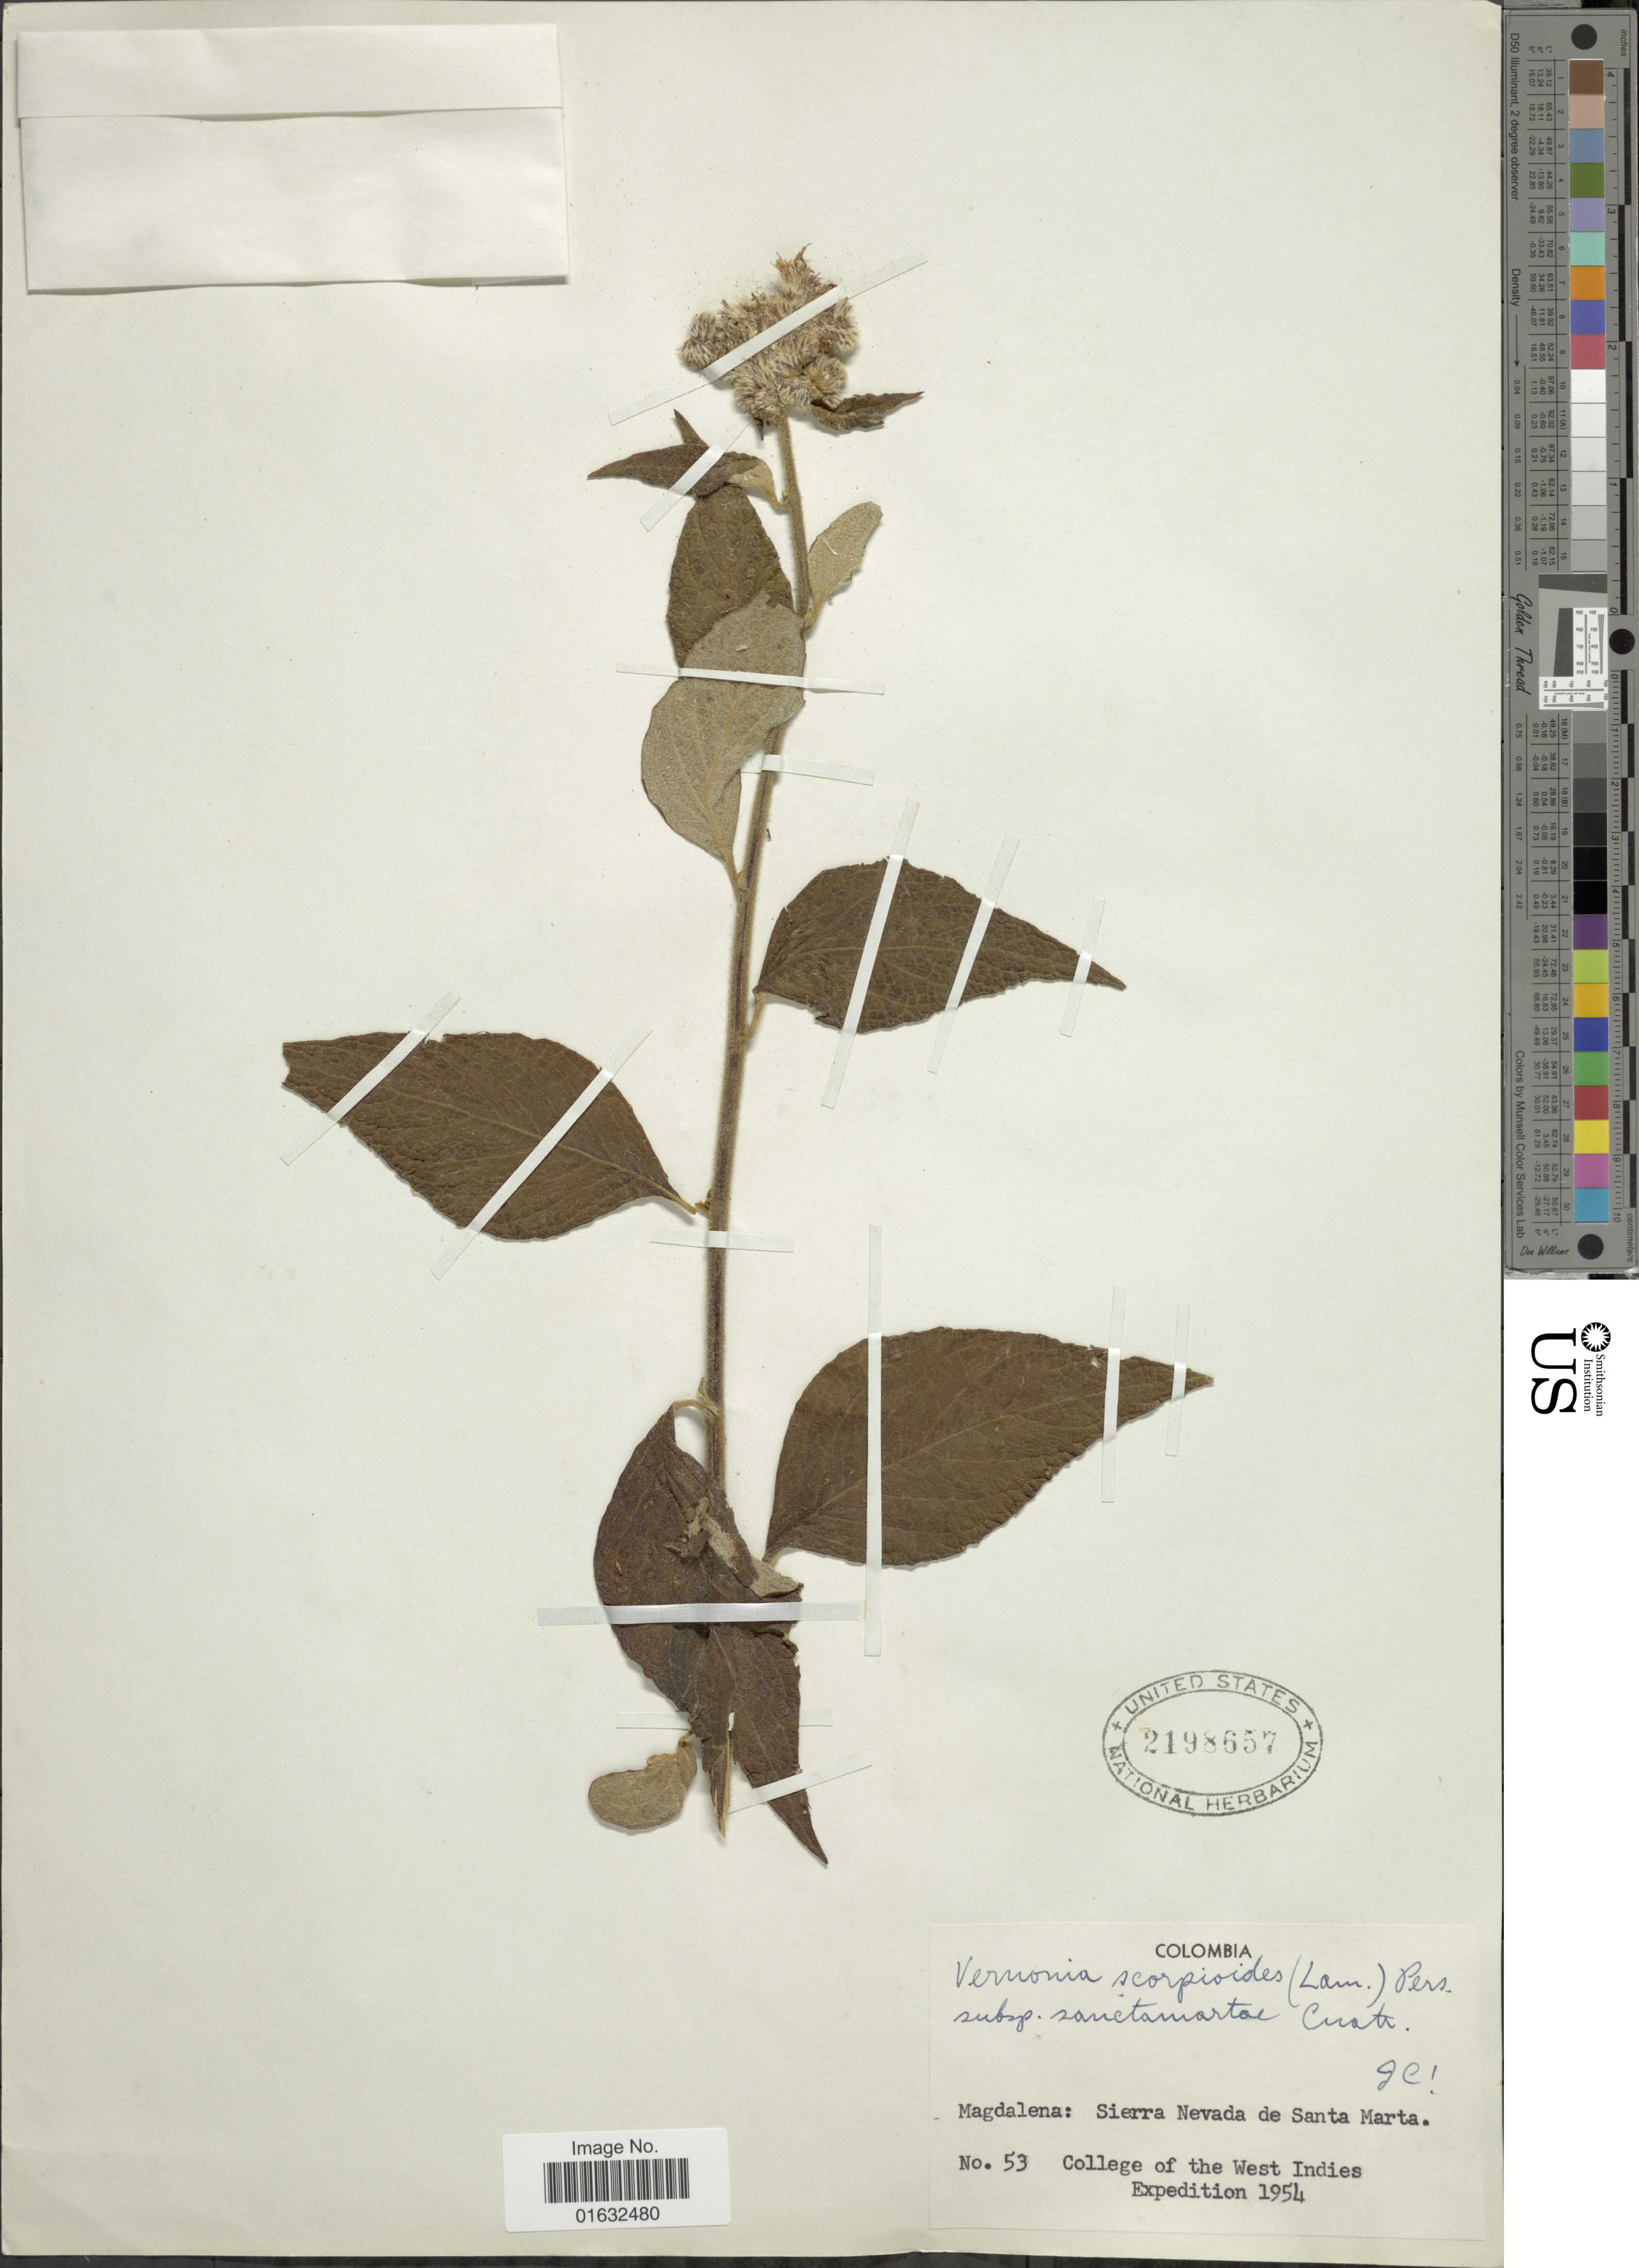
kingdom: Plantae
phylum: Tracheophyta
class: Magnoliopsida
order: Asterales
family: Asteraceae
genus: Cyrtocymura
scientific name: Cyrtocymura scorpioides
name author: (Lam.) H. Rob.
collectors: College of the West Indies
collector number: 53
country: Colombia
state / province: Magdalena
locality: Sierra Nevada de Santa Marta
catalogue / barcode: US 2198657